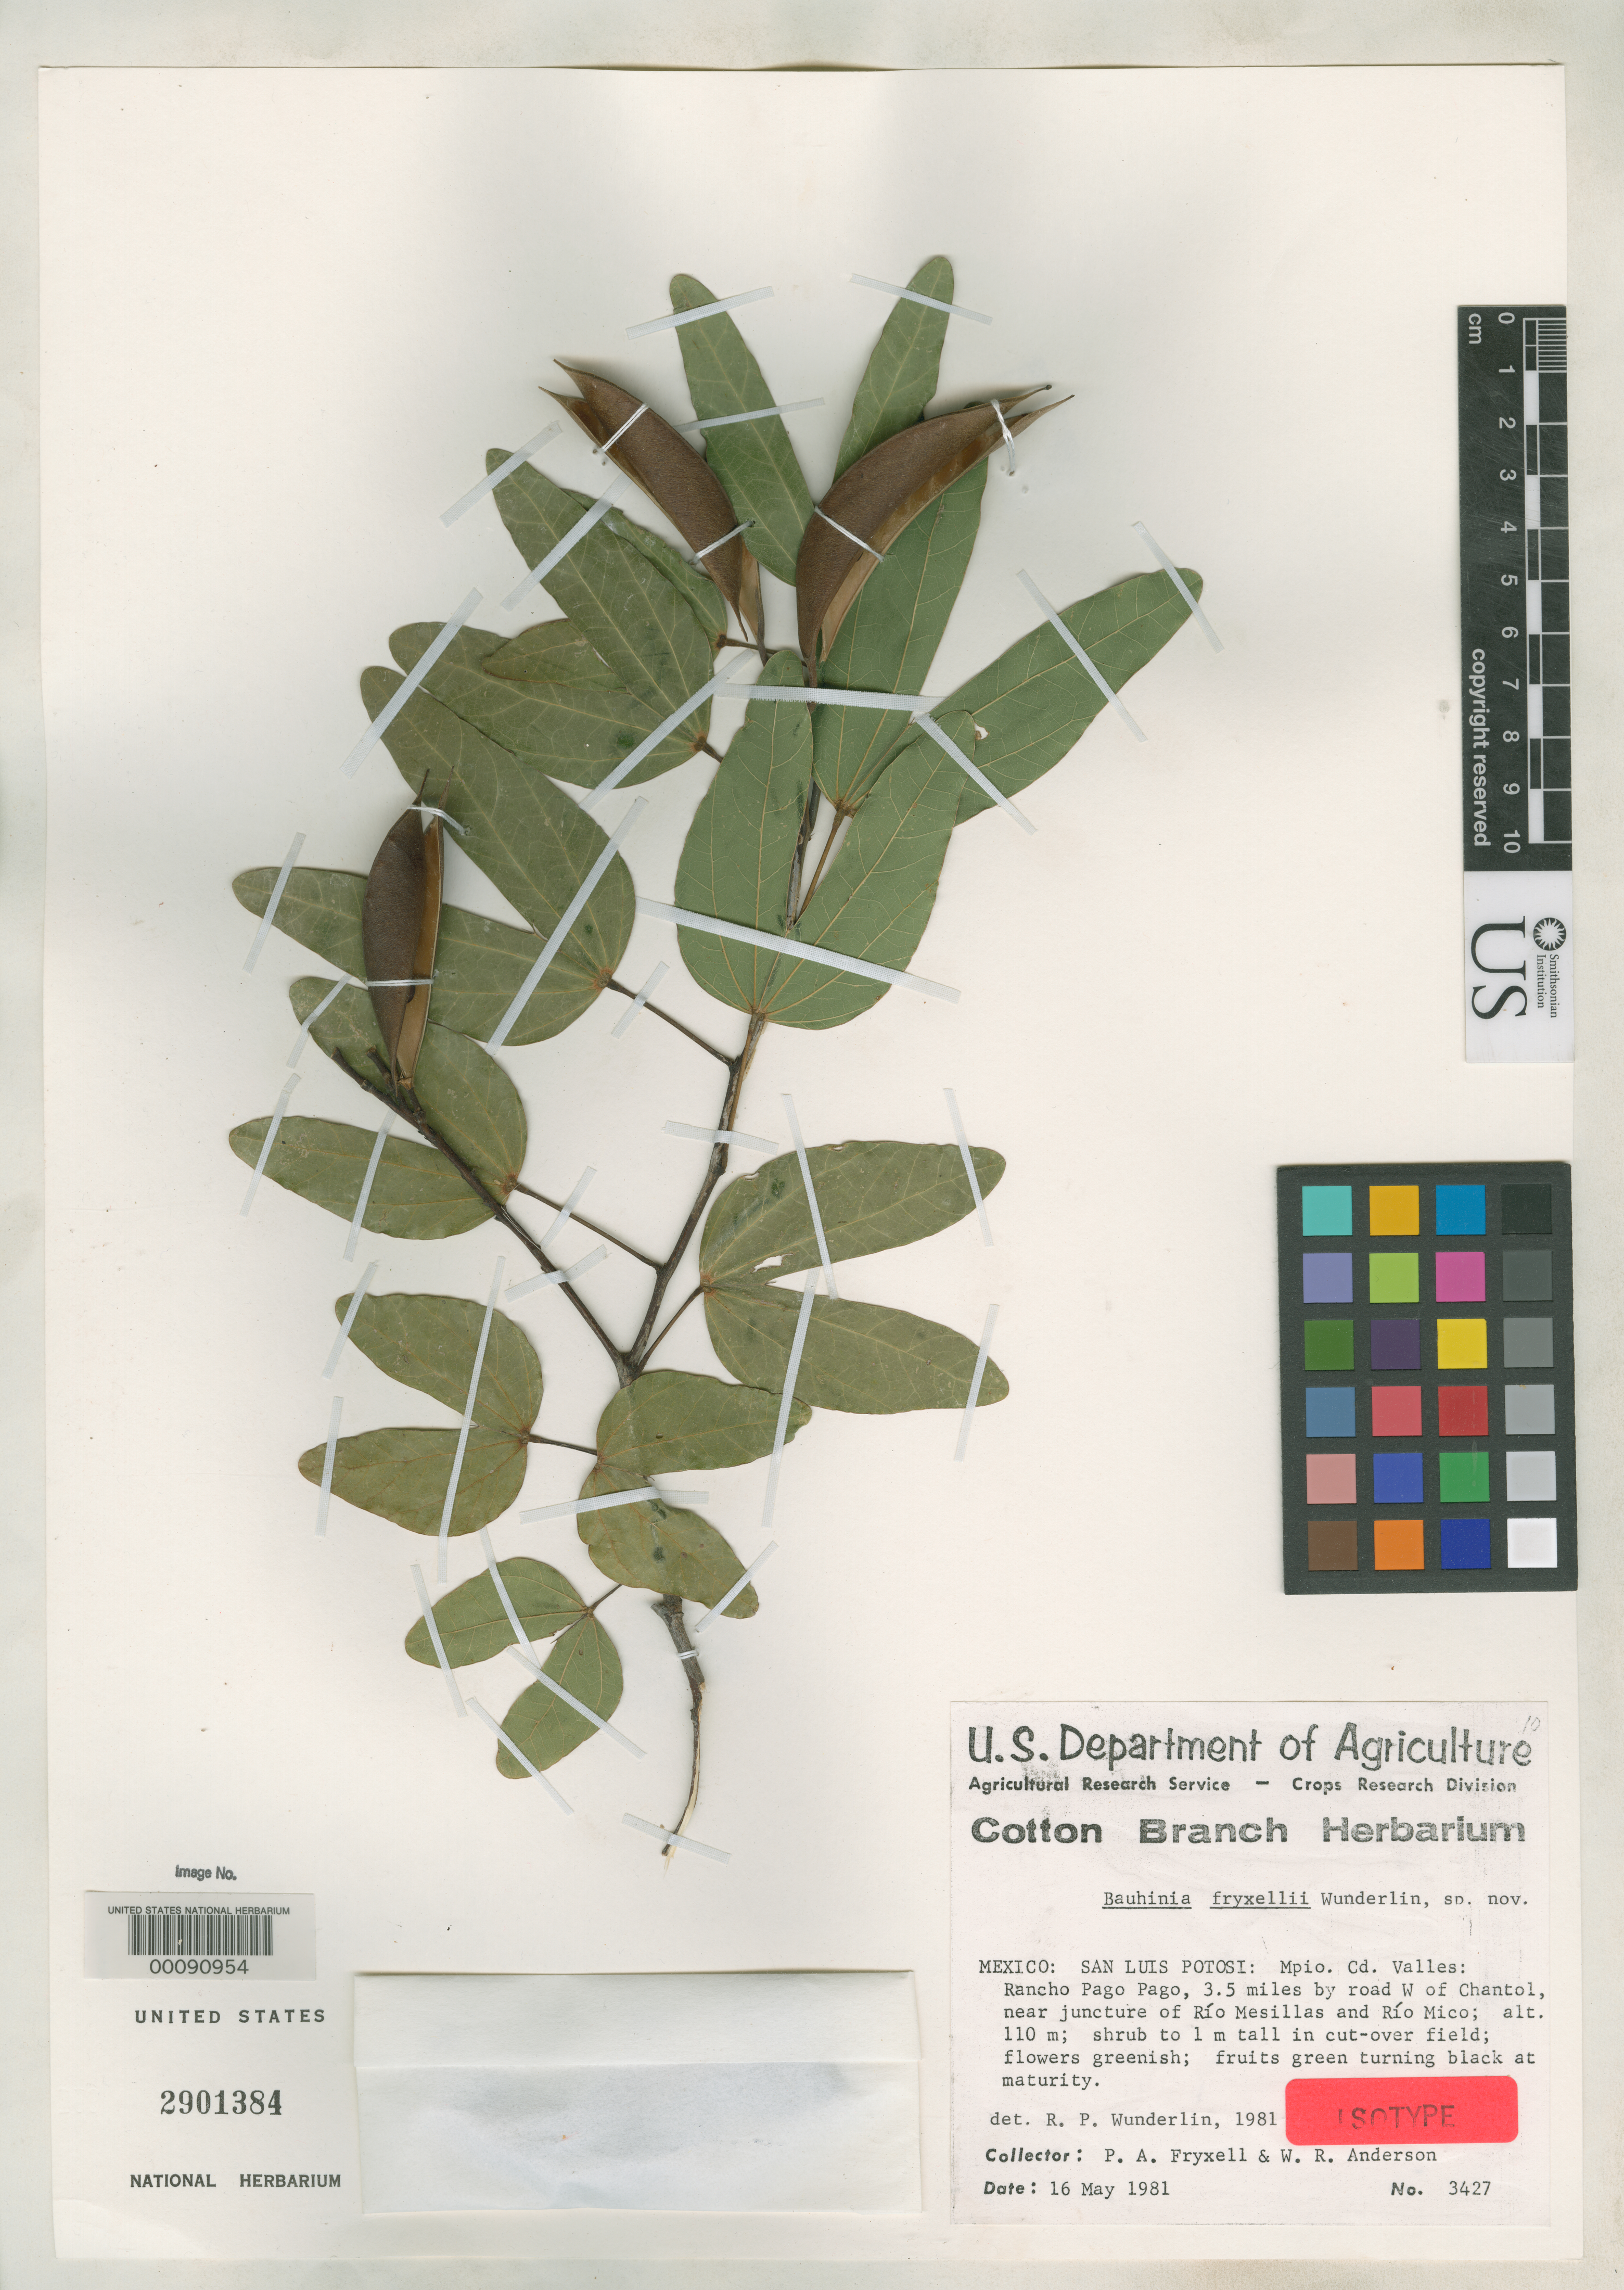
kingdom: Plantae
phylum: Tracheophyta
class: Magnoliopsida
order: Fabales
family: Fabaceae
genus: Bauhinia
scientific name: Bauhinia fryxellii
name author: Wunderlin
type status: Isotype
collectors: P. A. Fryxell & W. R. Anderson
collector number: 3427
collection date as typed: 16 May 1981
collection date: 1981-05-16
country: Mexico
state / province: San Luis Potosi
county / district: Ciudad Valles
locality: Rancho Pago Pago, near junct. of Rio Mesilla S and Mico.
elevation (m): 110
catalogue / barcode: US 2901384